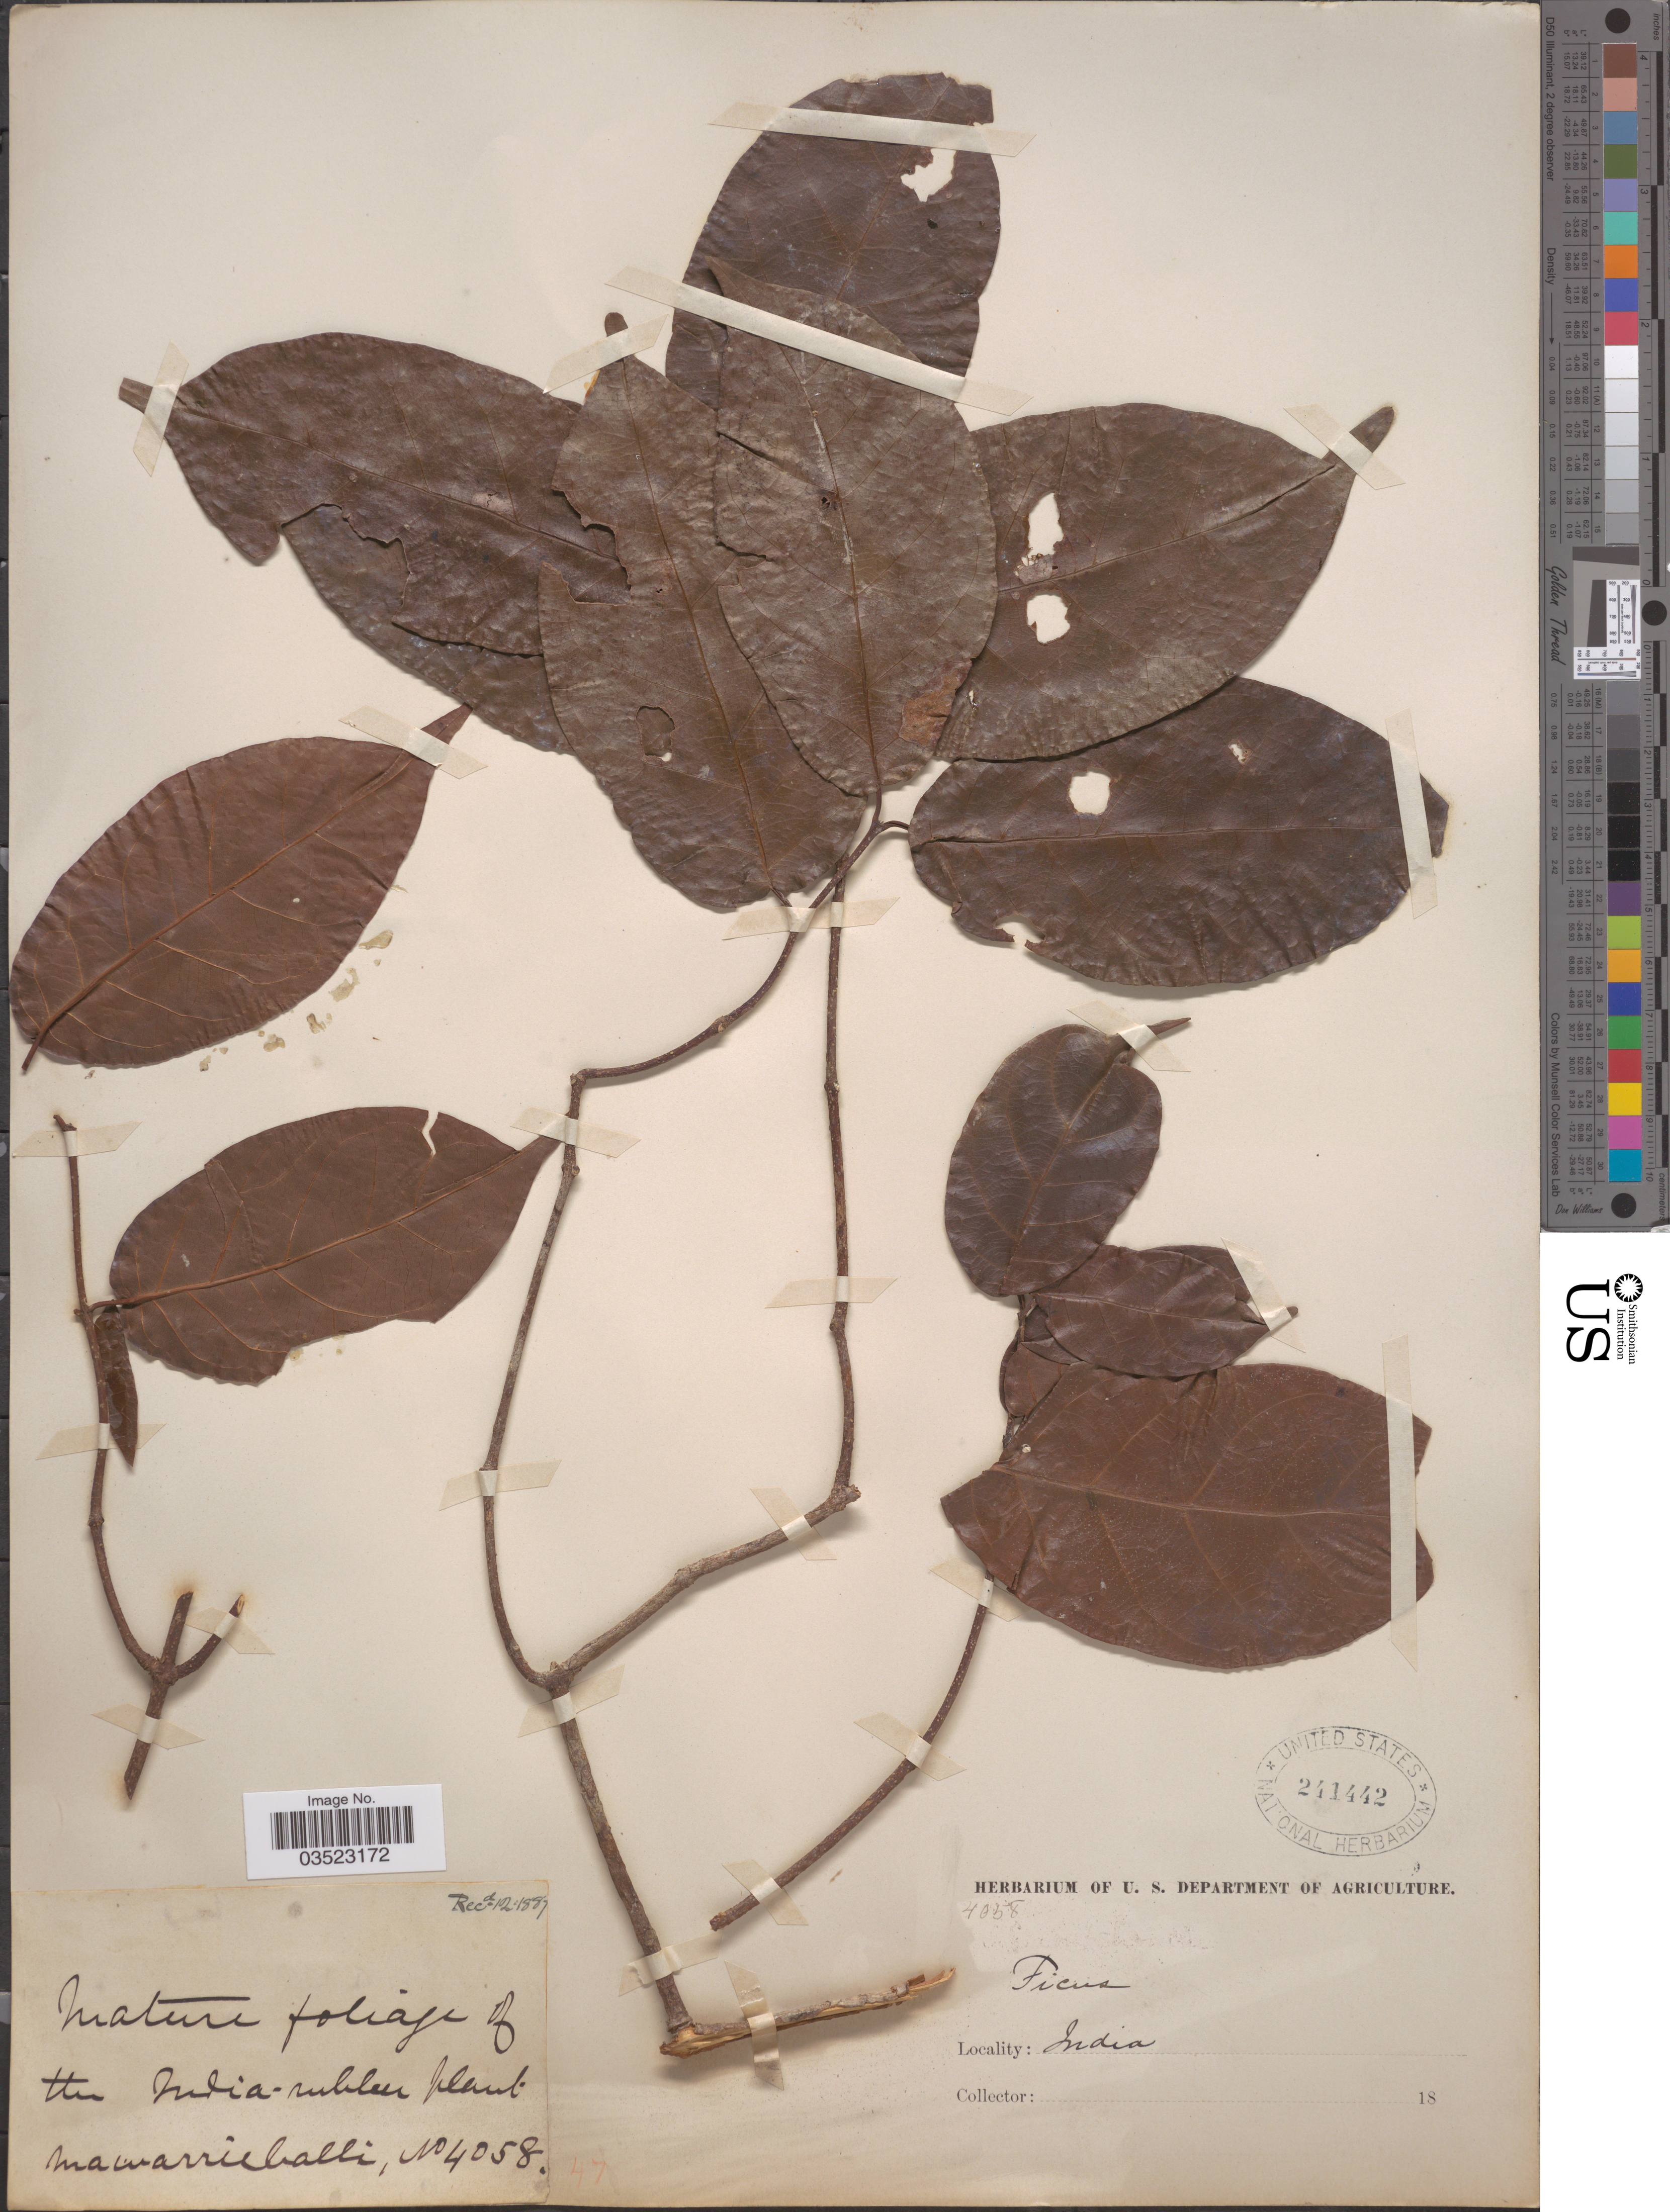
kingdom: Plantae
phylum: Tracheophyta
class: Magnoliopsida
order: Rosales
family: Moraceae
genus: Ficus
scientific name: Ficus sp.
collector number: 4058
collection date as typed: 18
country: India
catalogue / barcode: US 241442